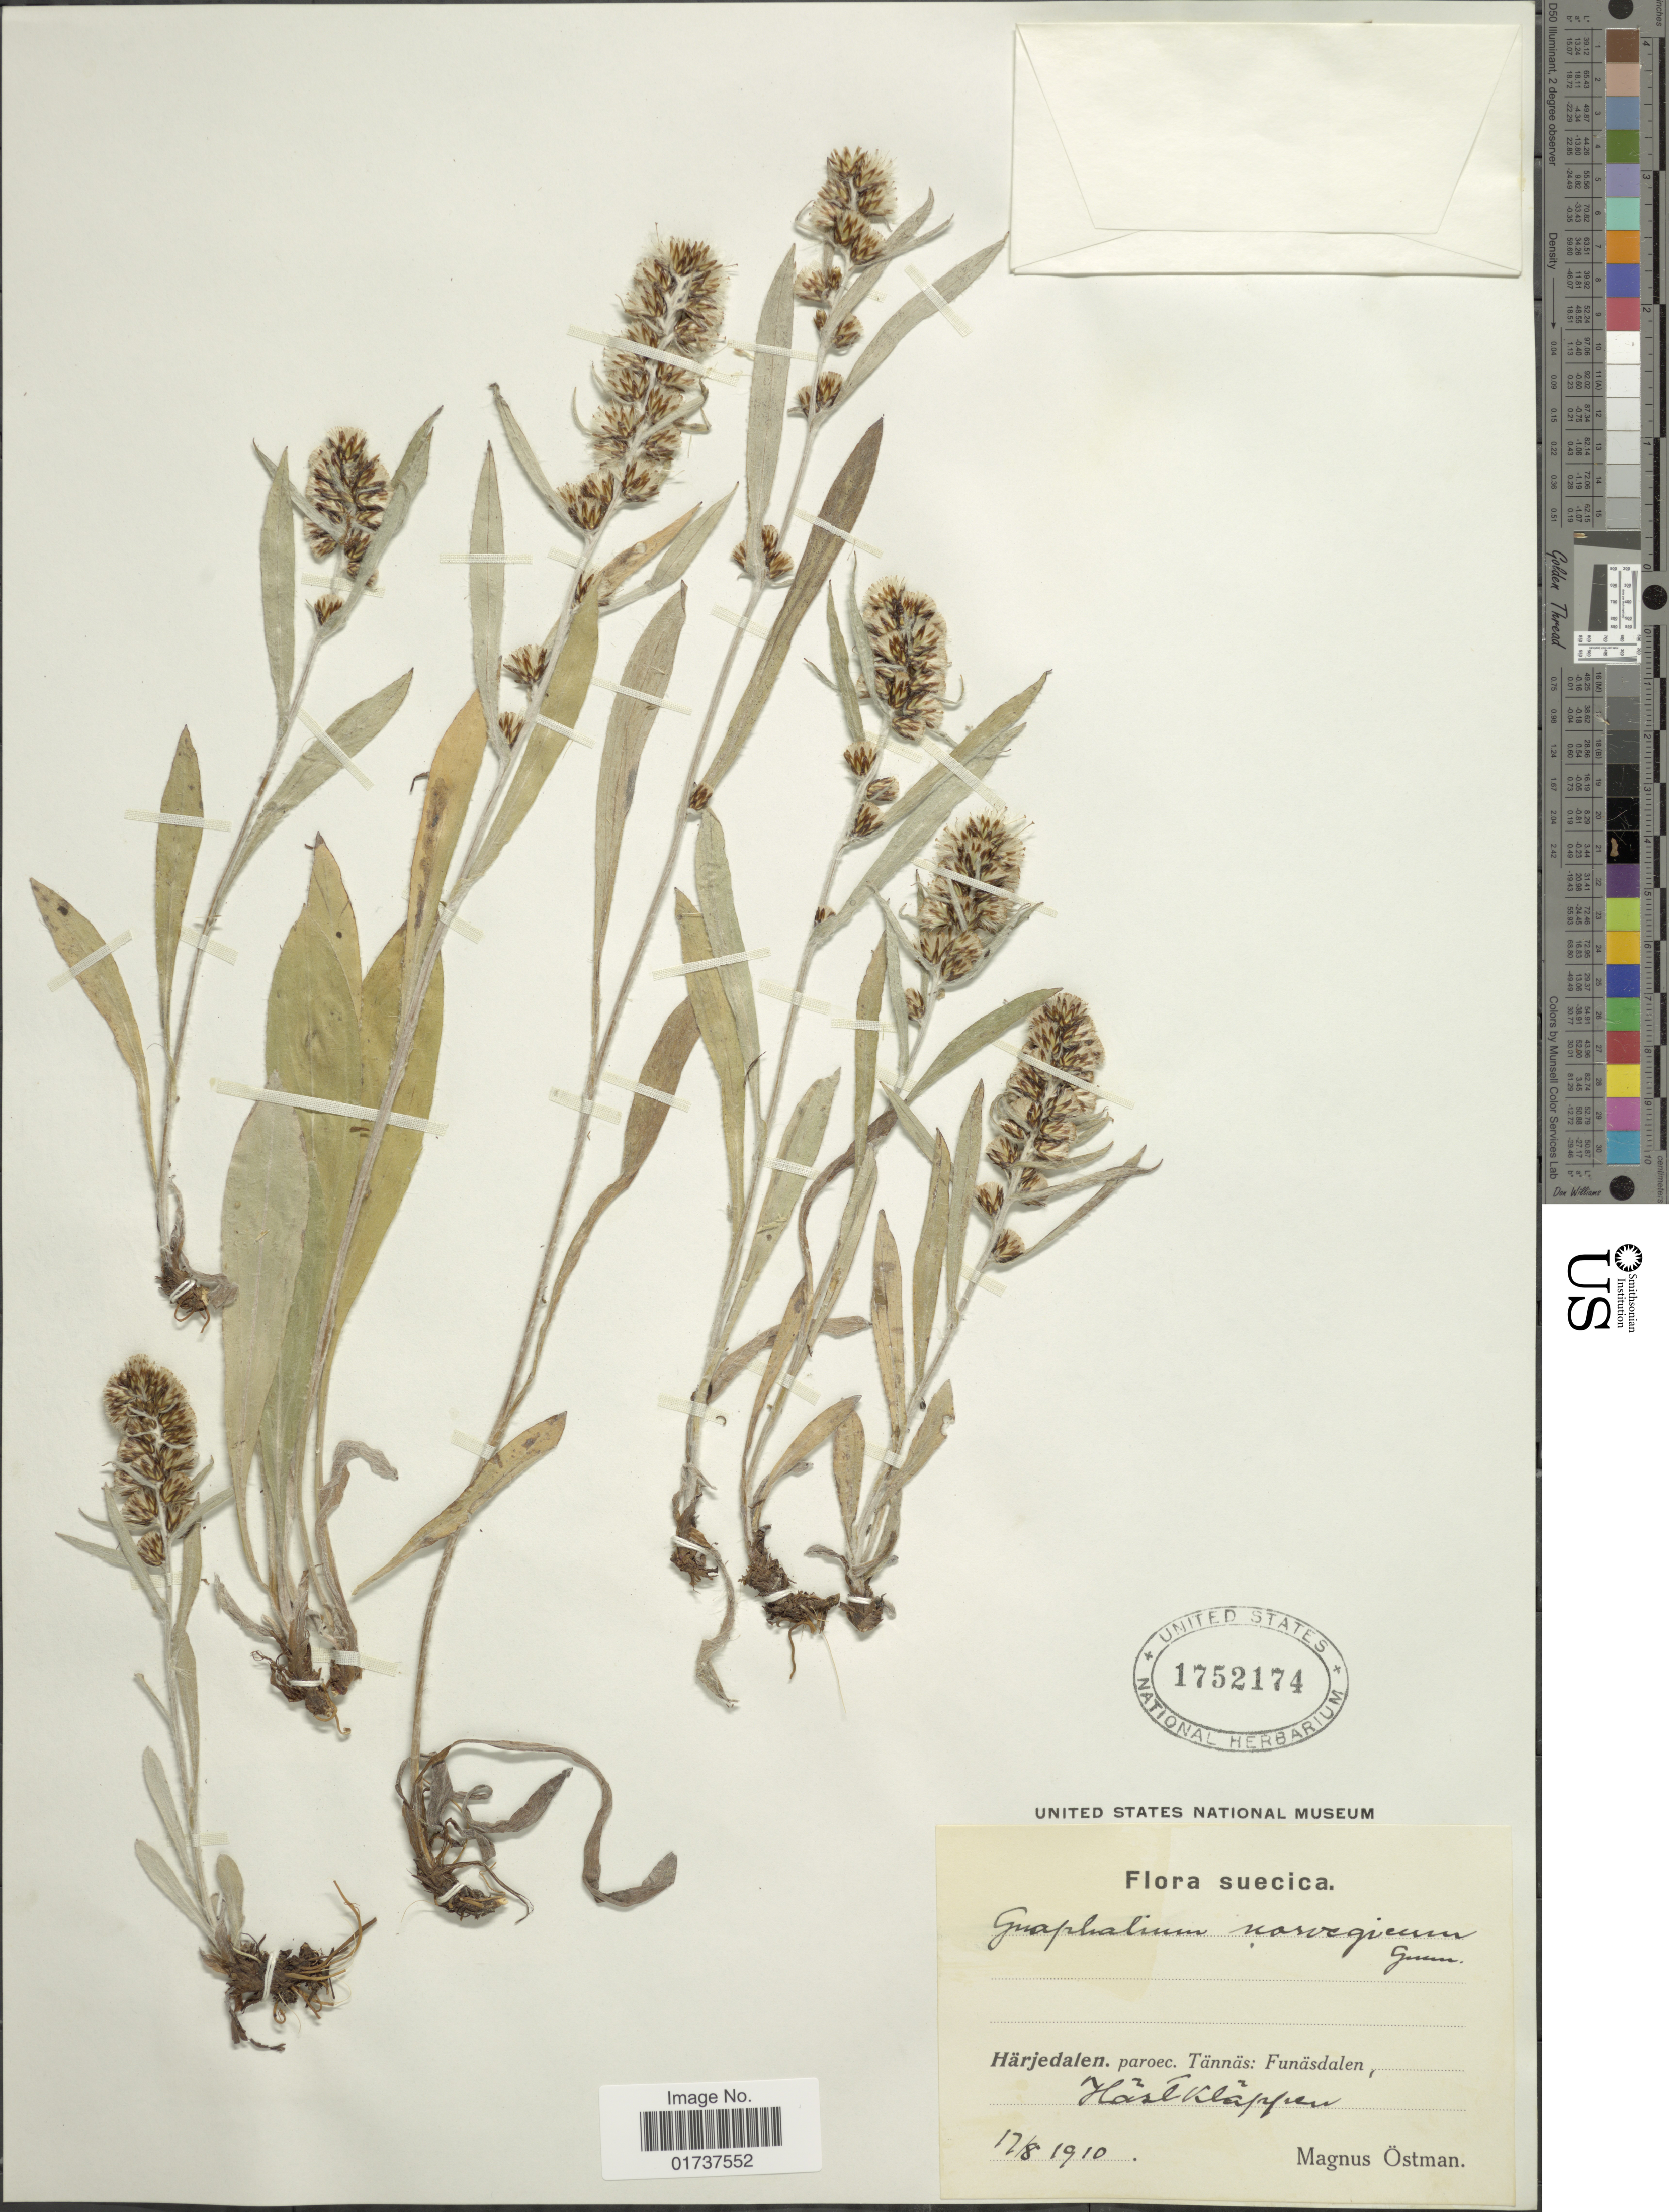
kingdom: Plantae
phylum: Tracheophyta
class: Magnoliopsida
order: Asterales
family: Asteraceae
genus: Gnaphalium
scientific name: Gnaphalium norvegicum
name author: Gunnerus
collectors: M. Ostman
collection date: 1910-08-17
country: Sweden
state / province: Jamtland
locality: Suecica, Härjedalen. paroec. Tännäs, Funädalen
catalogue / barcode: US 1752174